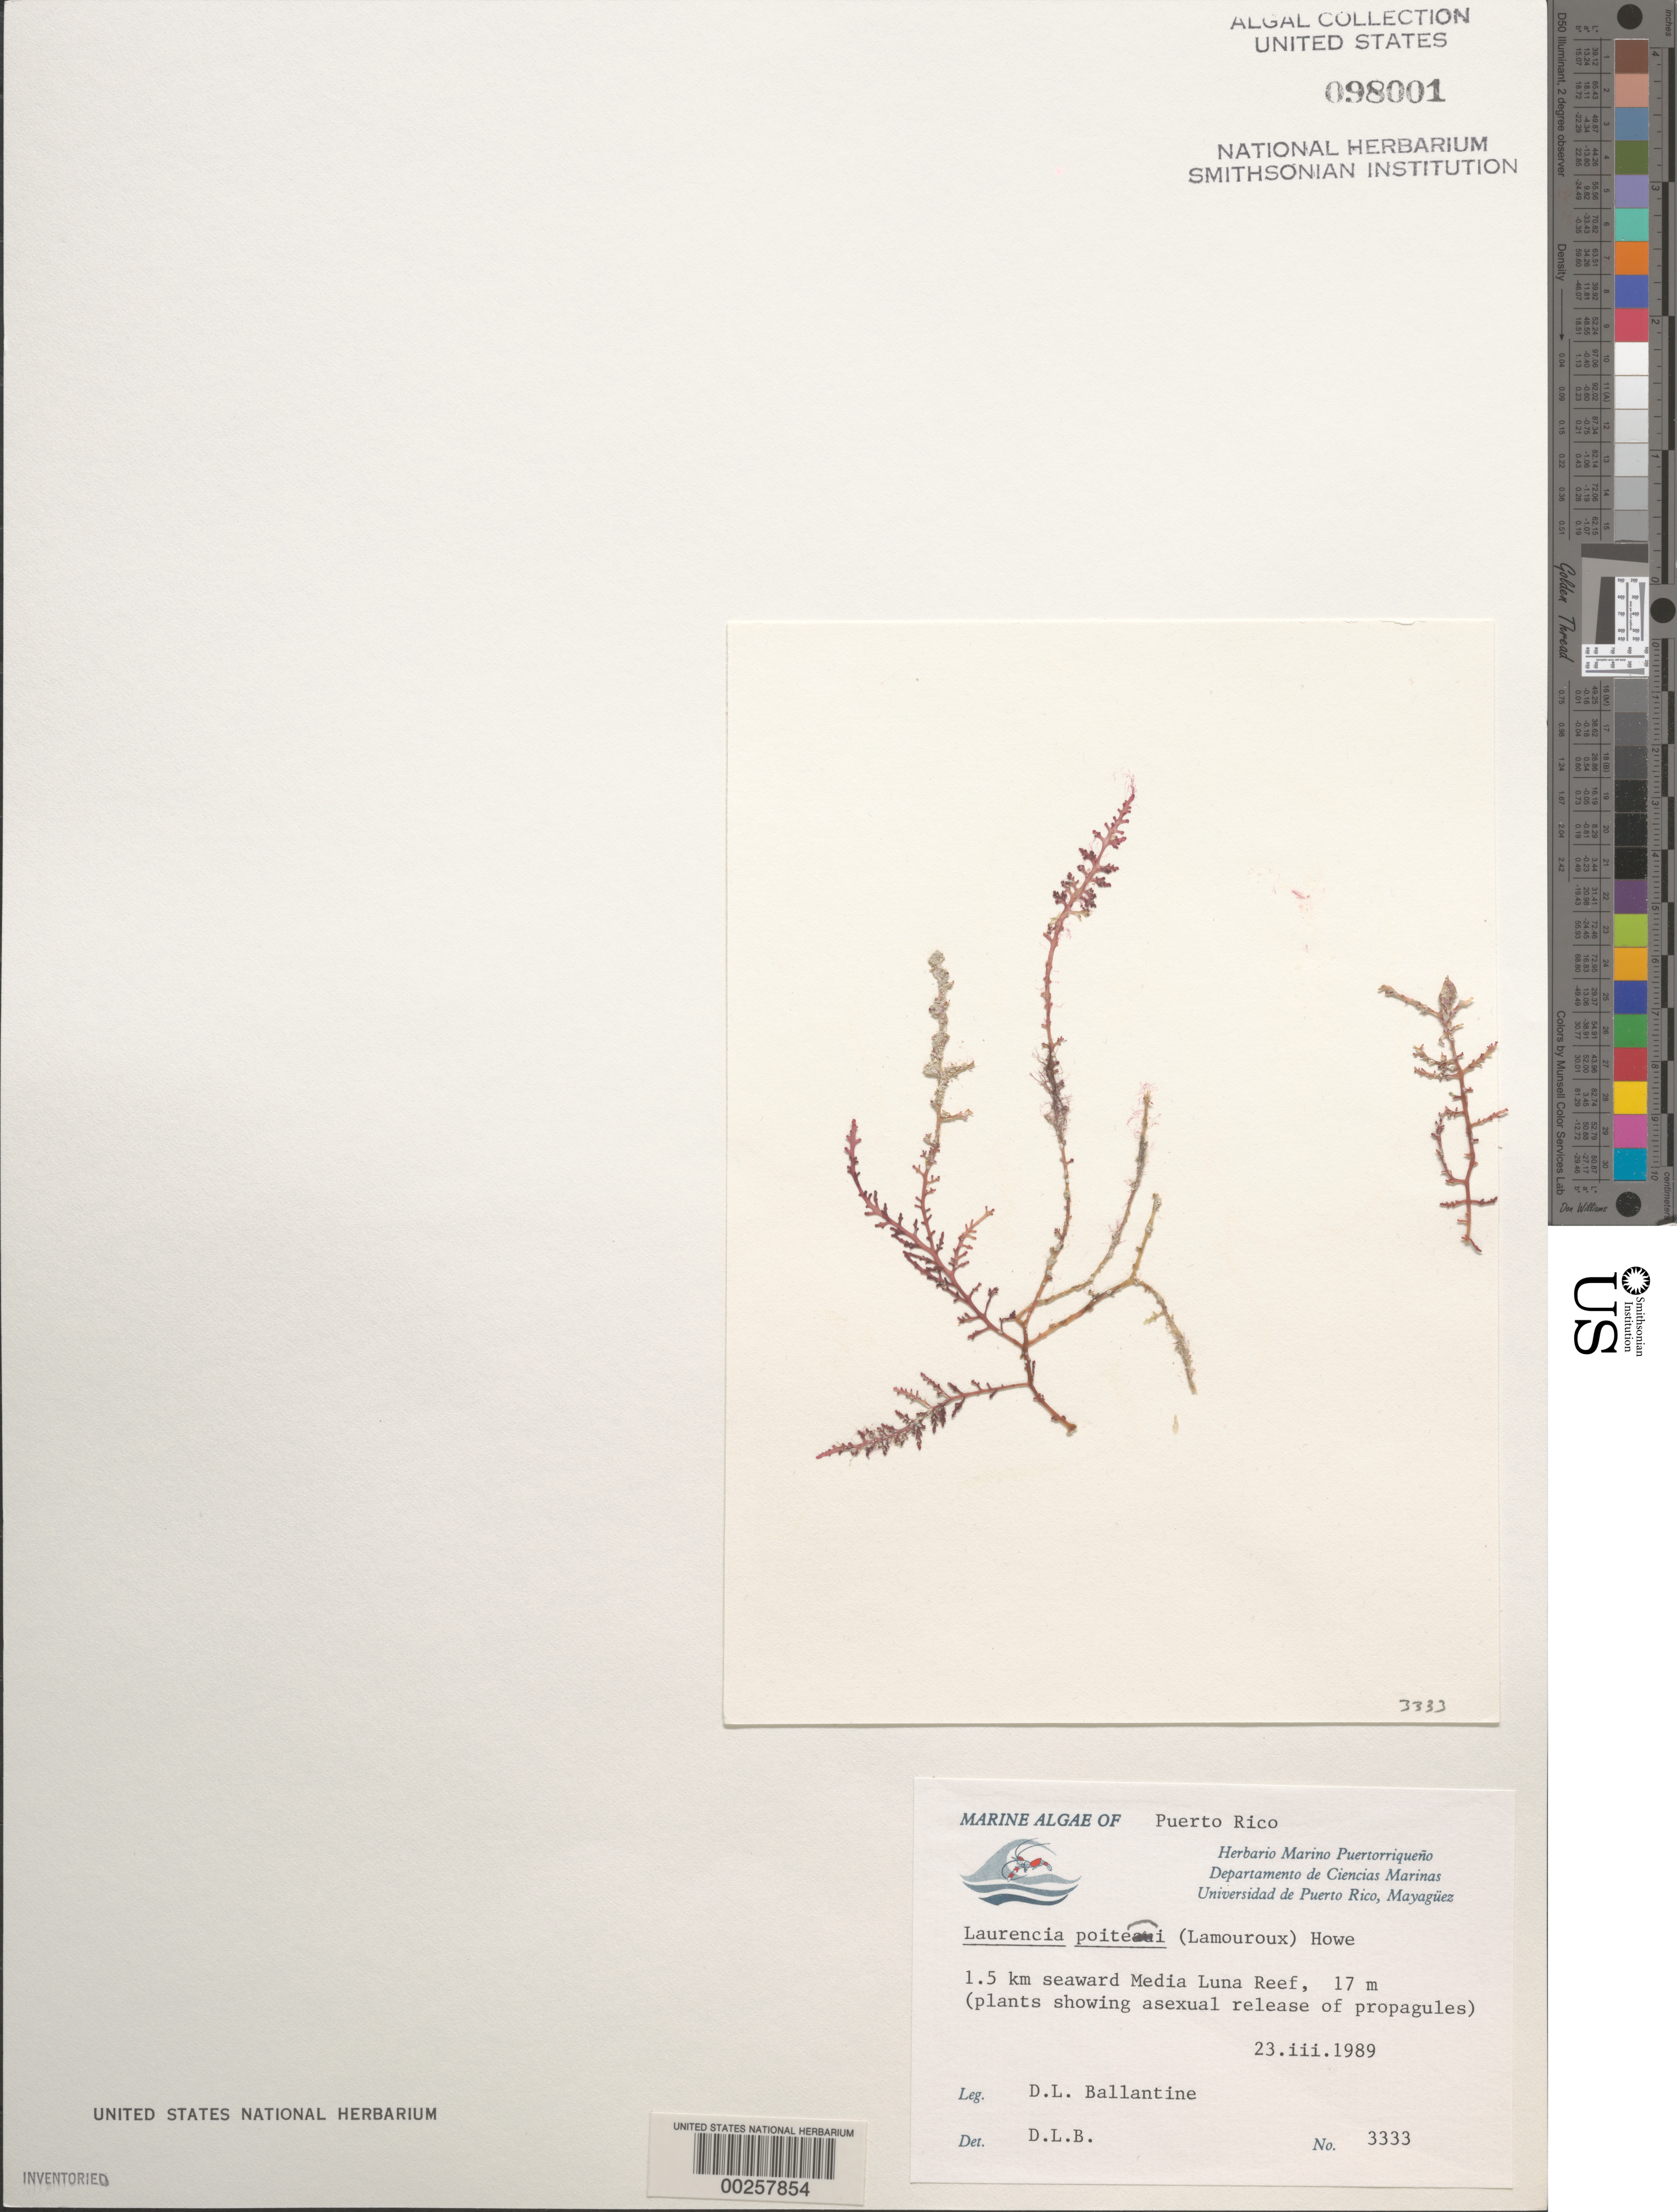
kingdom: Plantae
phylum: Rhodophyta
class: Florideophyceae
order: Ceramiales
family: Rhodomelaceae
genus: Yuzurua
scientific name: Yuzurua poiteaui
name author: (J.V.Lamouroux) Martin-Lescanne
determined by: Brooks, B. L., (BOT), Smithsonian Institution - National Museum of Natural History (UNITED STATES)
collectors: D.L. Ballantine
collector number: DLB 3333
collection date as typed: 23 Mar 1989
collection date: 1989-03-23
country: Puerto Rico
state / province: Lajas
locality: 1.5 km seaward Media Luna reef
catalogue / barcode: US 98001